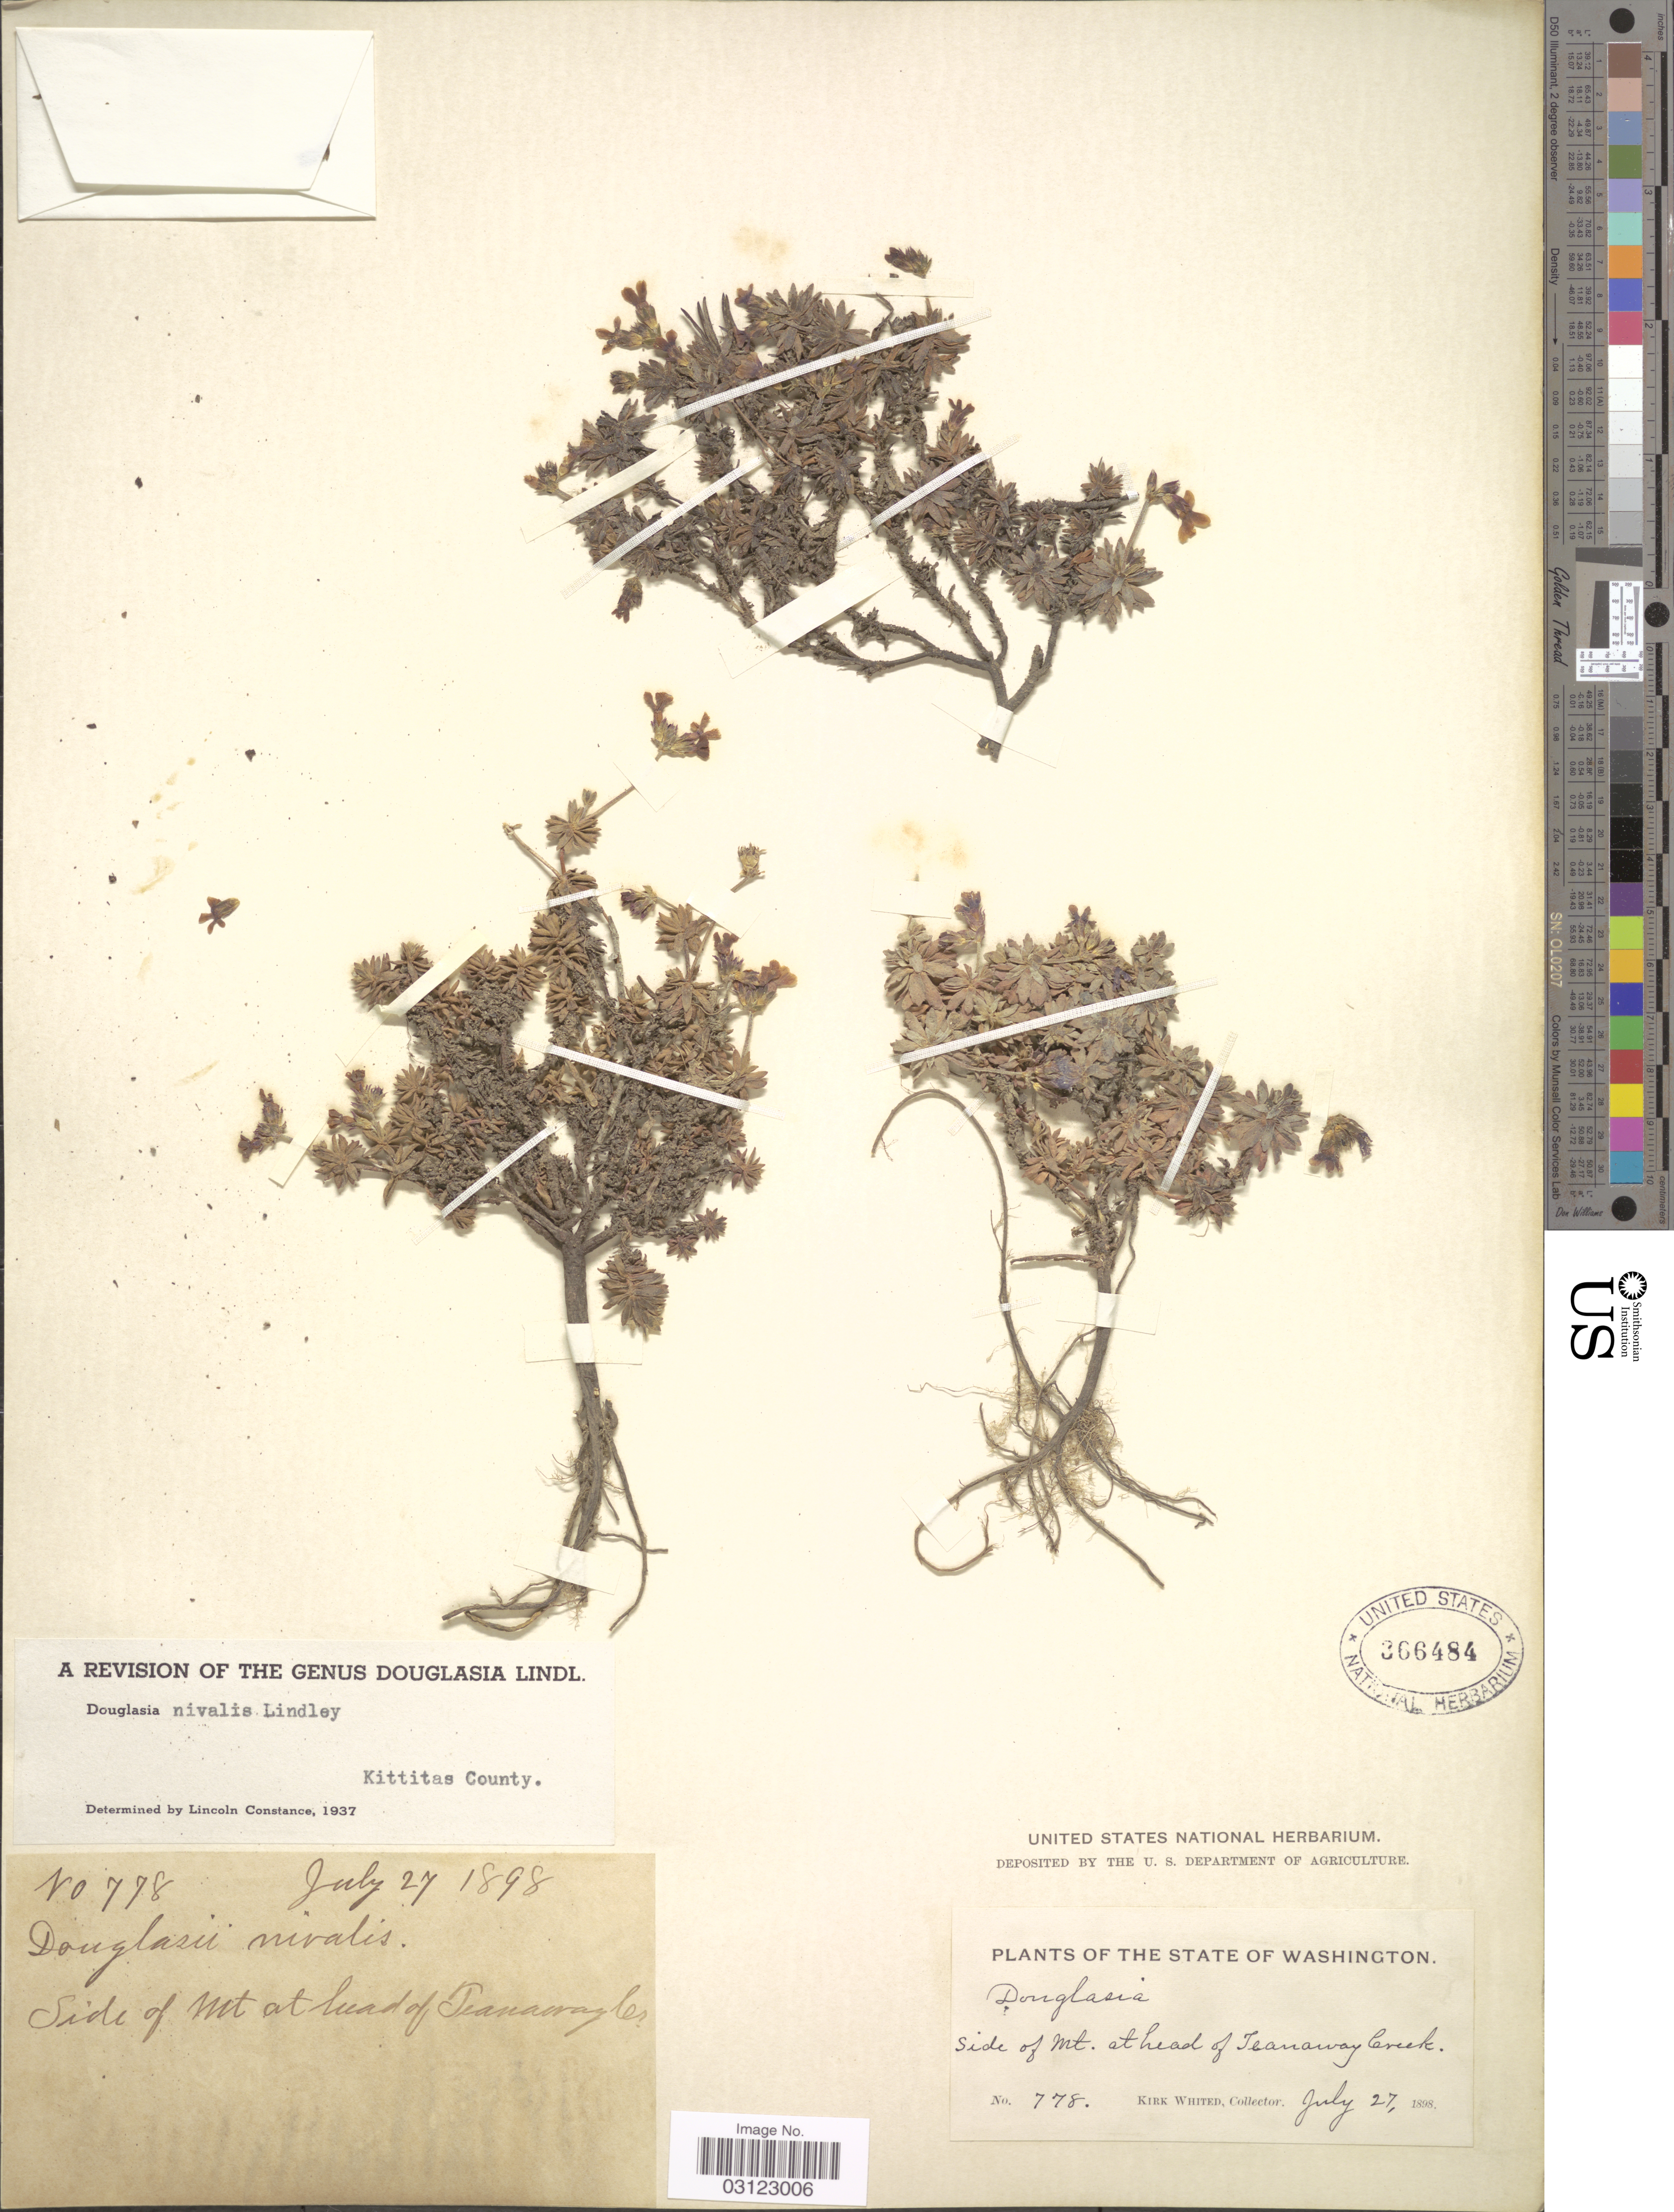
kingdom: Plantae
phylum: Tracheophyta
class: Magnoliopsida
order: Ericales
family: Primulaceae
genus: Douglasia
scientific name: Douglasia nivalis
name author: Lindl.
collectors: K. Whited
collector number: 778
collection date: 1898-07-27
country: United States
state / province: Washington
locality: Side of Mt. at head of Teanaway Creek.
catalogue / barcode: US 366484